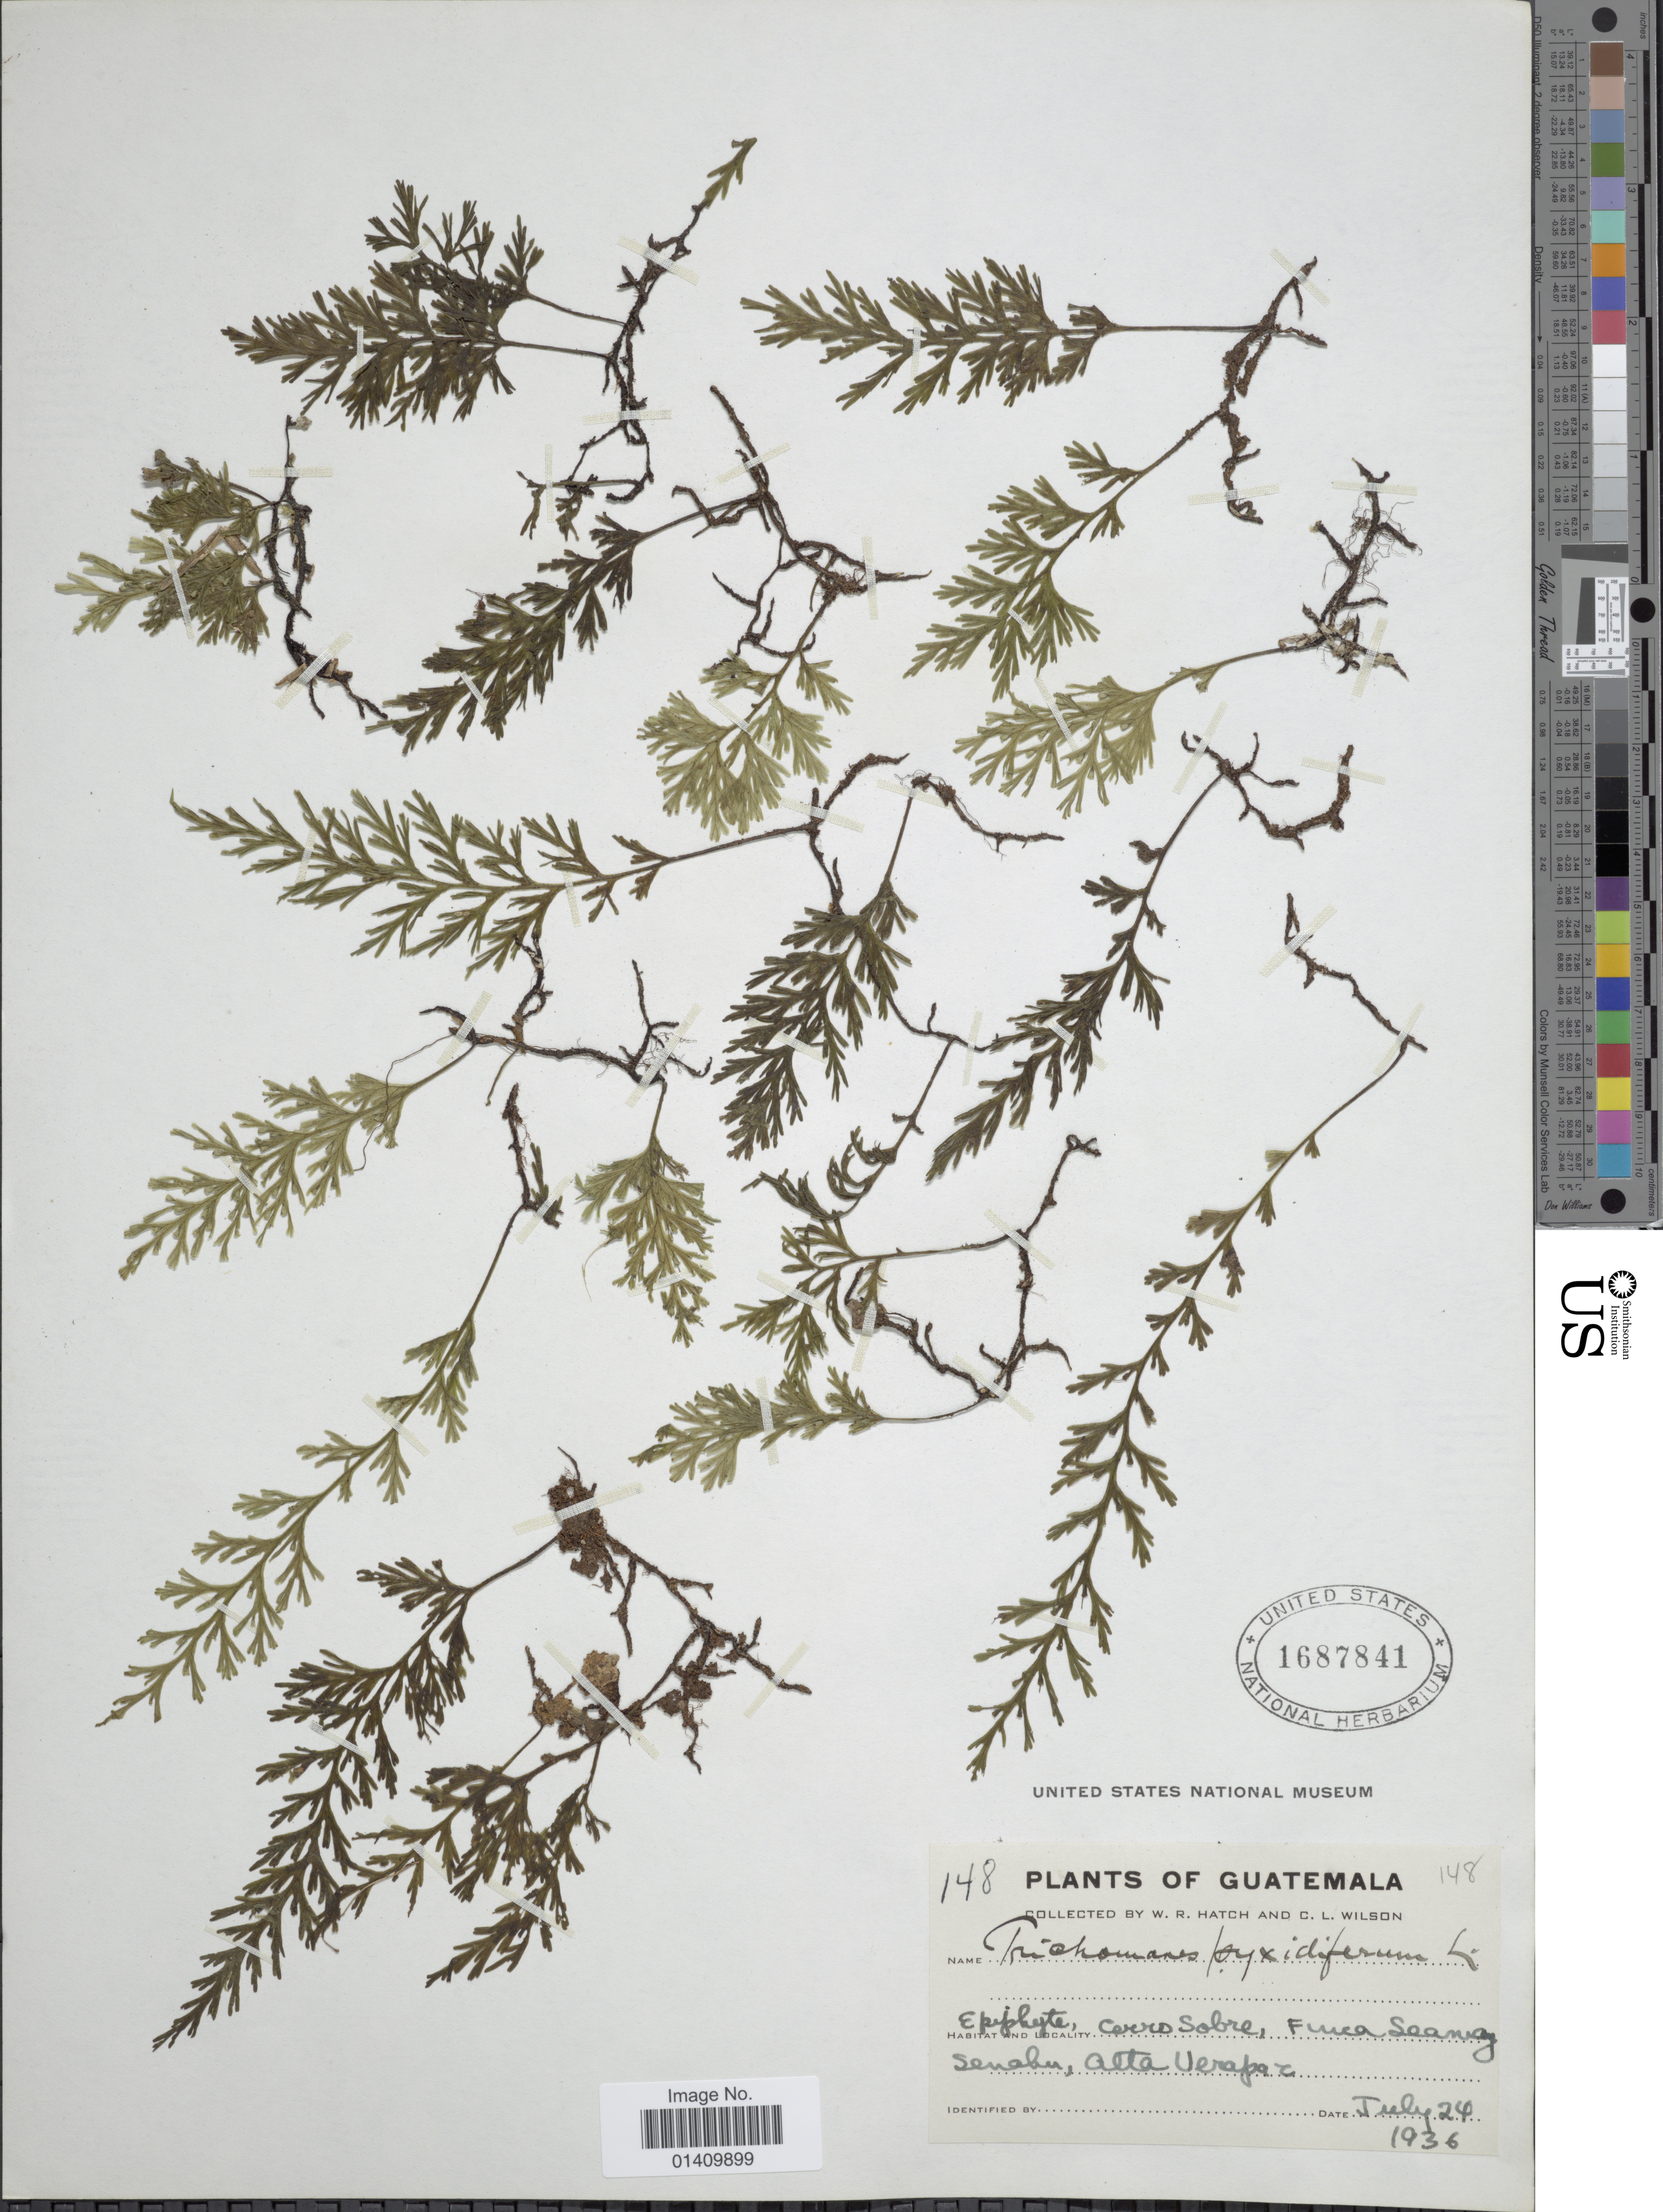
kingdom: Plantae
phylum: Tracheophyta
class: Polypodiopsida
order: Hymenophyllales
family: Hymenophyllaceae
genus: Polyphlebium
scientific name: Polyphlebium pyxidiferum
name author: (L.) Ebihara & Dubuisson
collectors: W. Hatch & C. L. Wilson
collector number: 148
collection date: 1936-07-24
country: Guatemala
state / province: Alta Verapaz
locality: Cerro sobre, Finca Seamay Senahu Alta Verapaz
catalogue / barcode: US 1687841